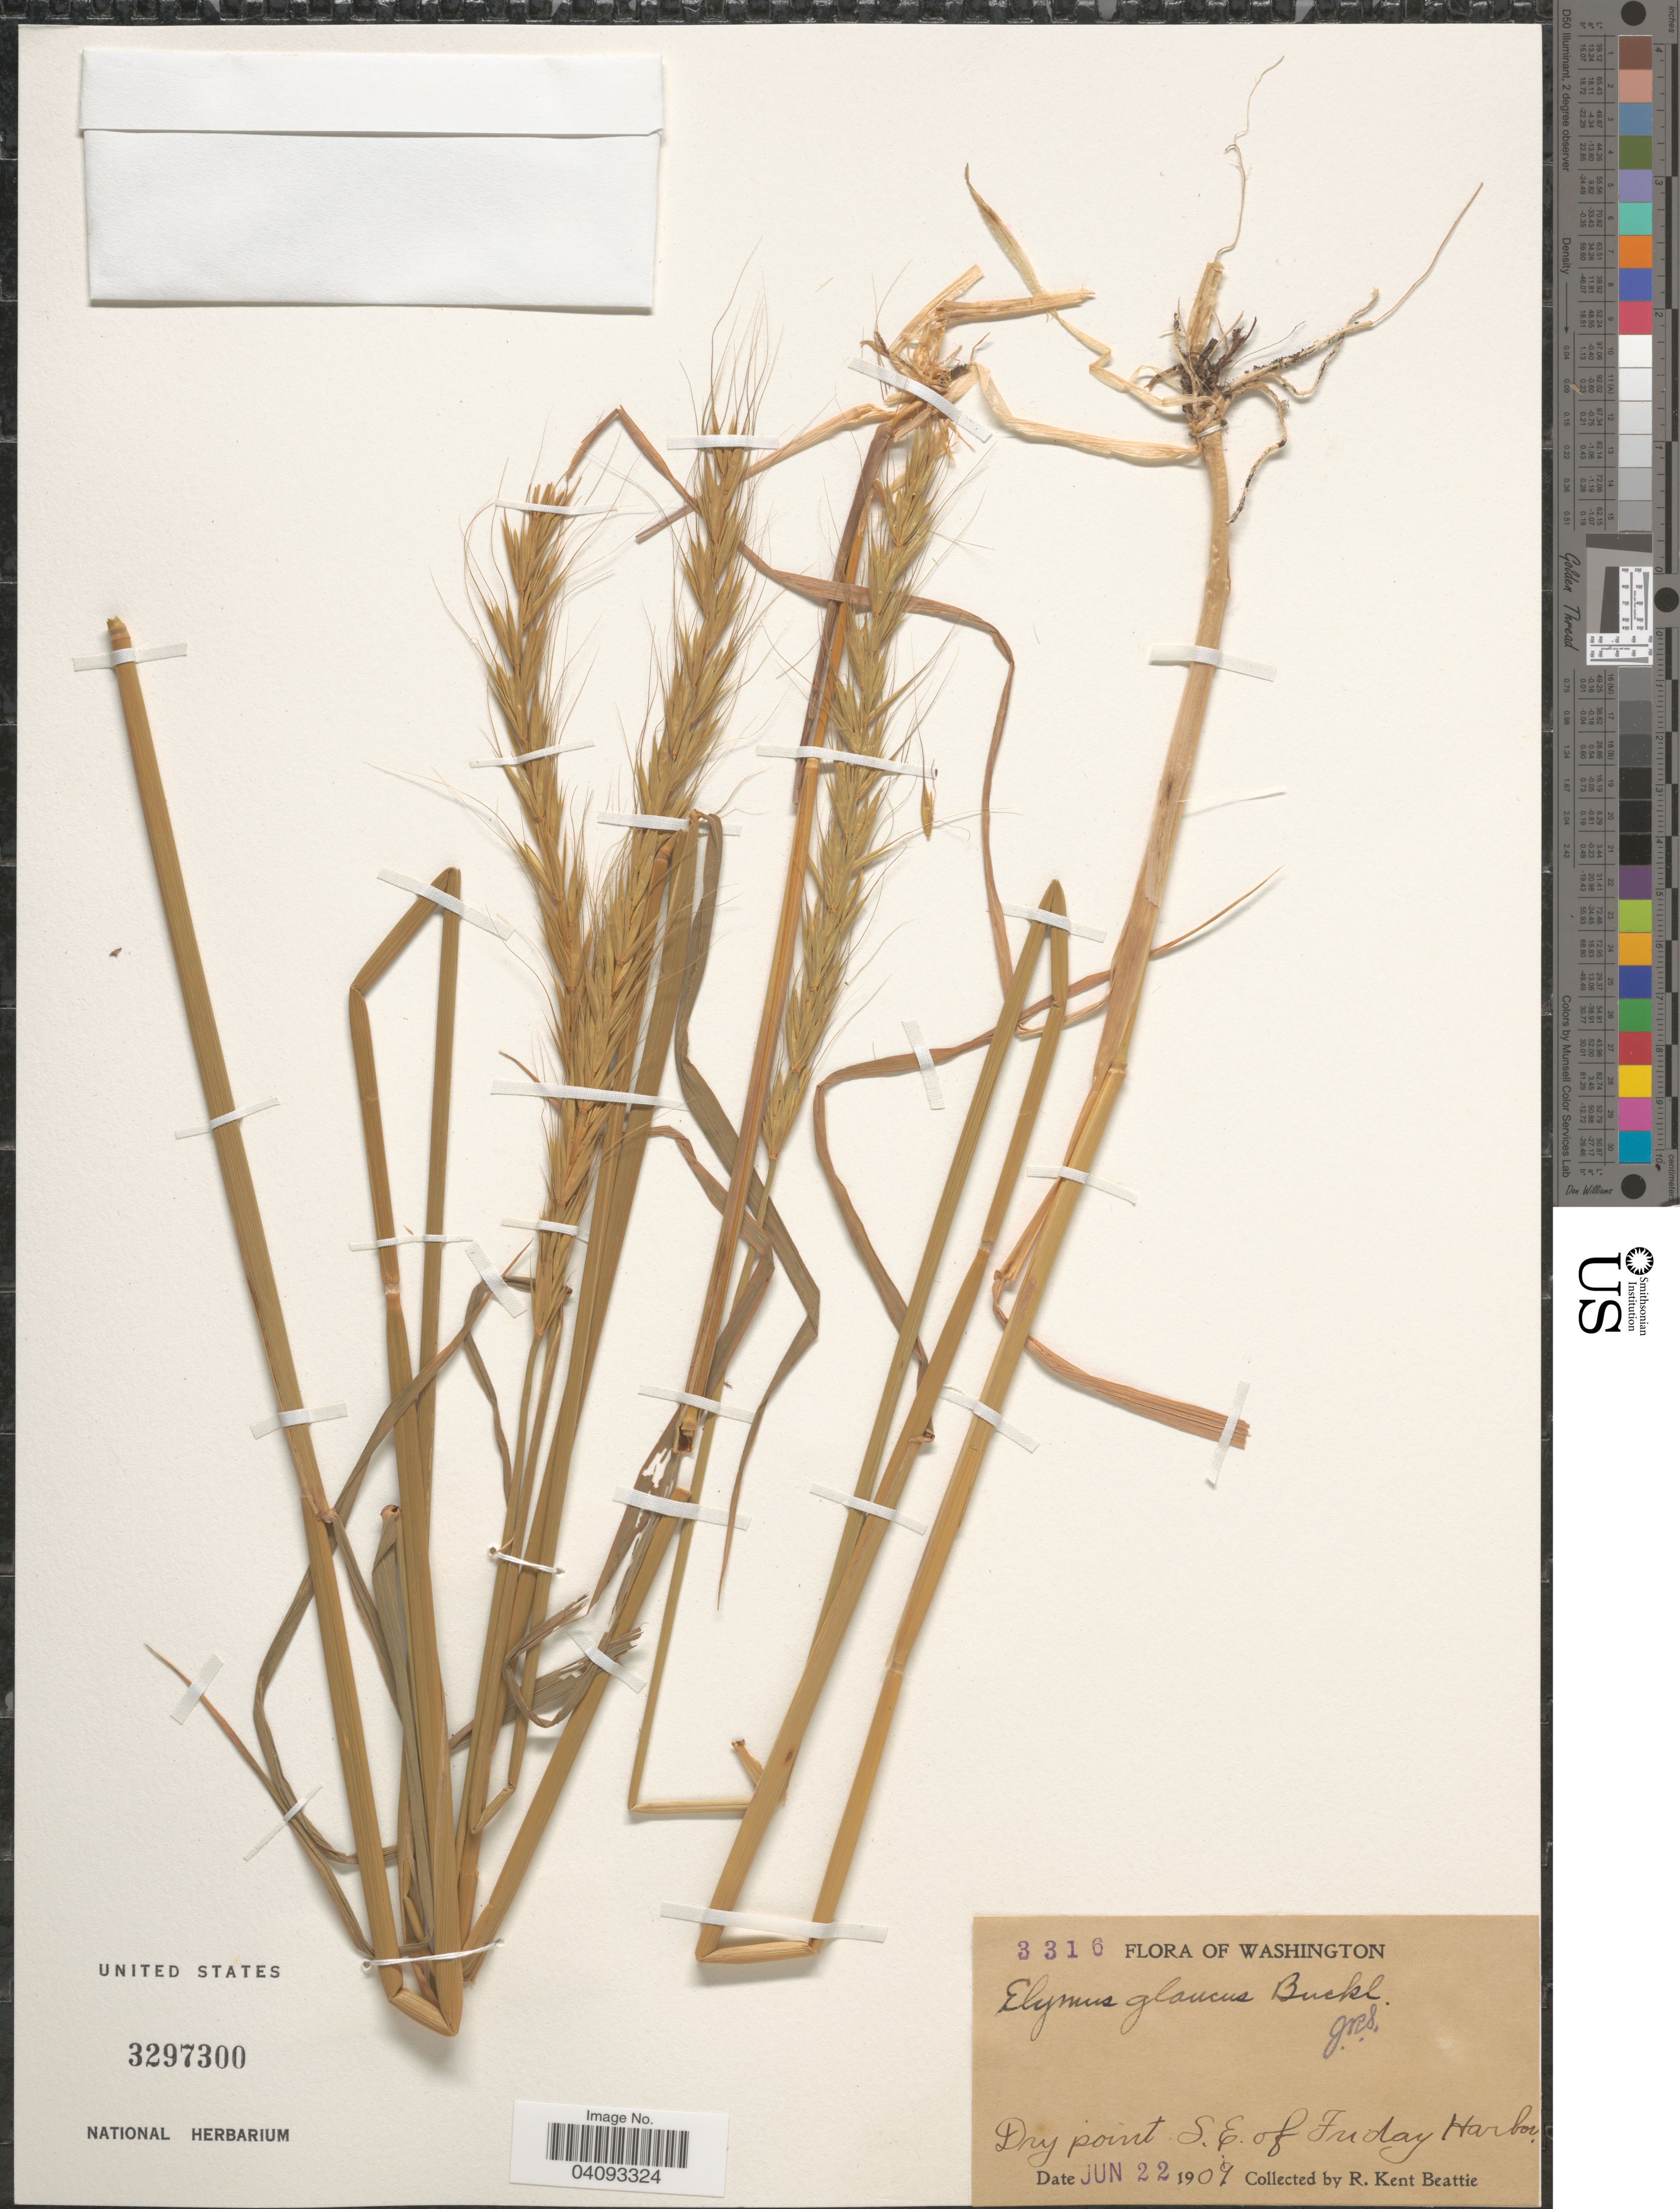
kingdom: Plantae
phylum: Tracheophyta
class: Liliopsida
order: Poales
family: Poaceae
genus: Elymus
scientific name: Elymus glaucus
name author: Buckley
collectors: R. K. Beattie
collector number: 3316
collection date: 1909-06-22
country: United States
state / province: Washington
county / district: San Juan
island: San Juan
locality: Dry point S.E. of Friday Harbor.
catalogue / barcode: US 3297300